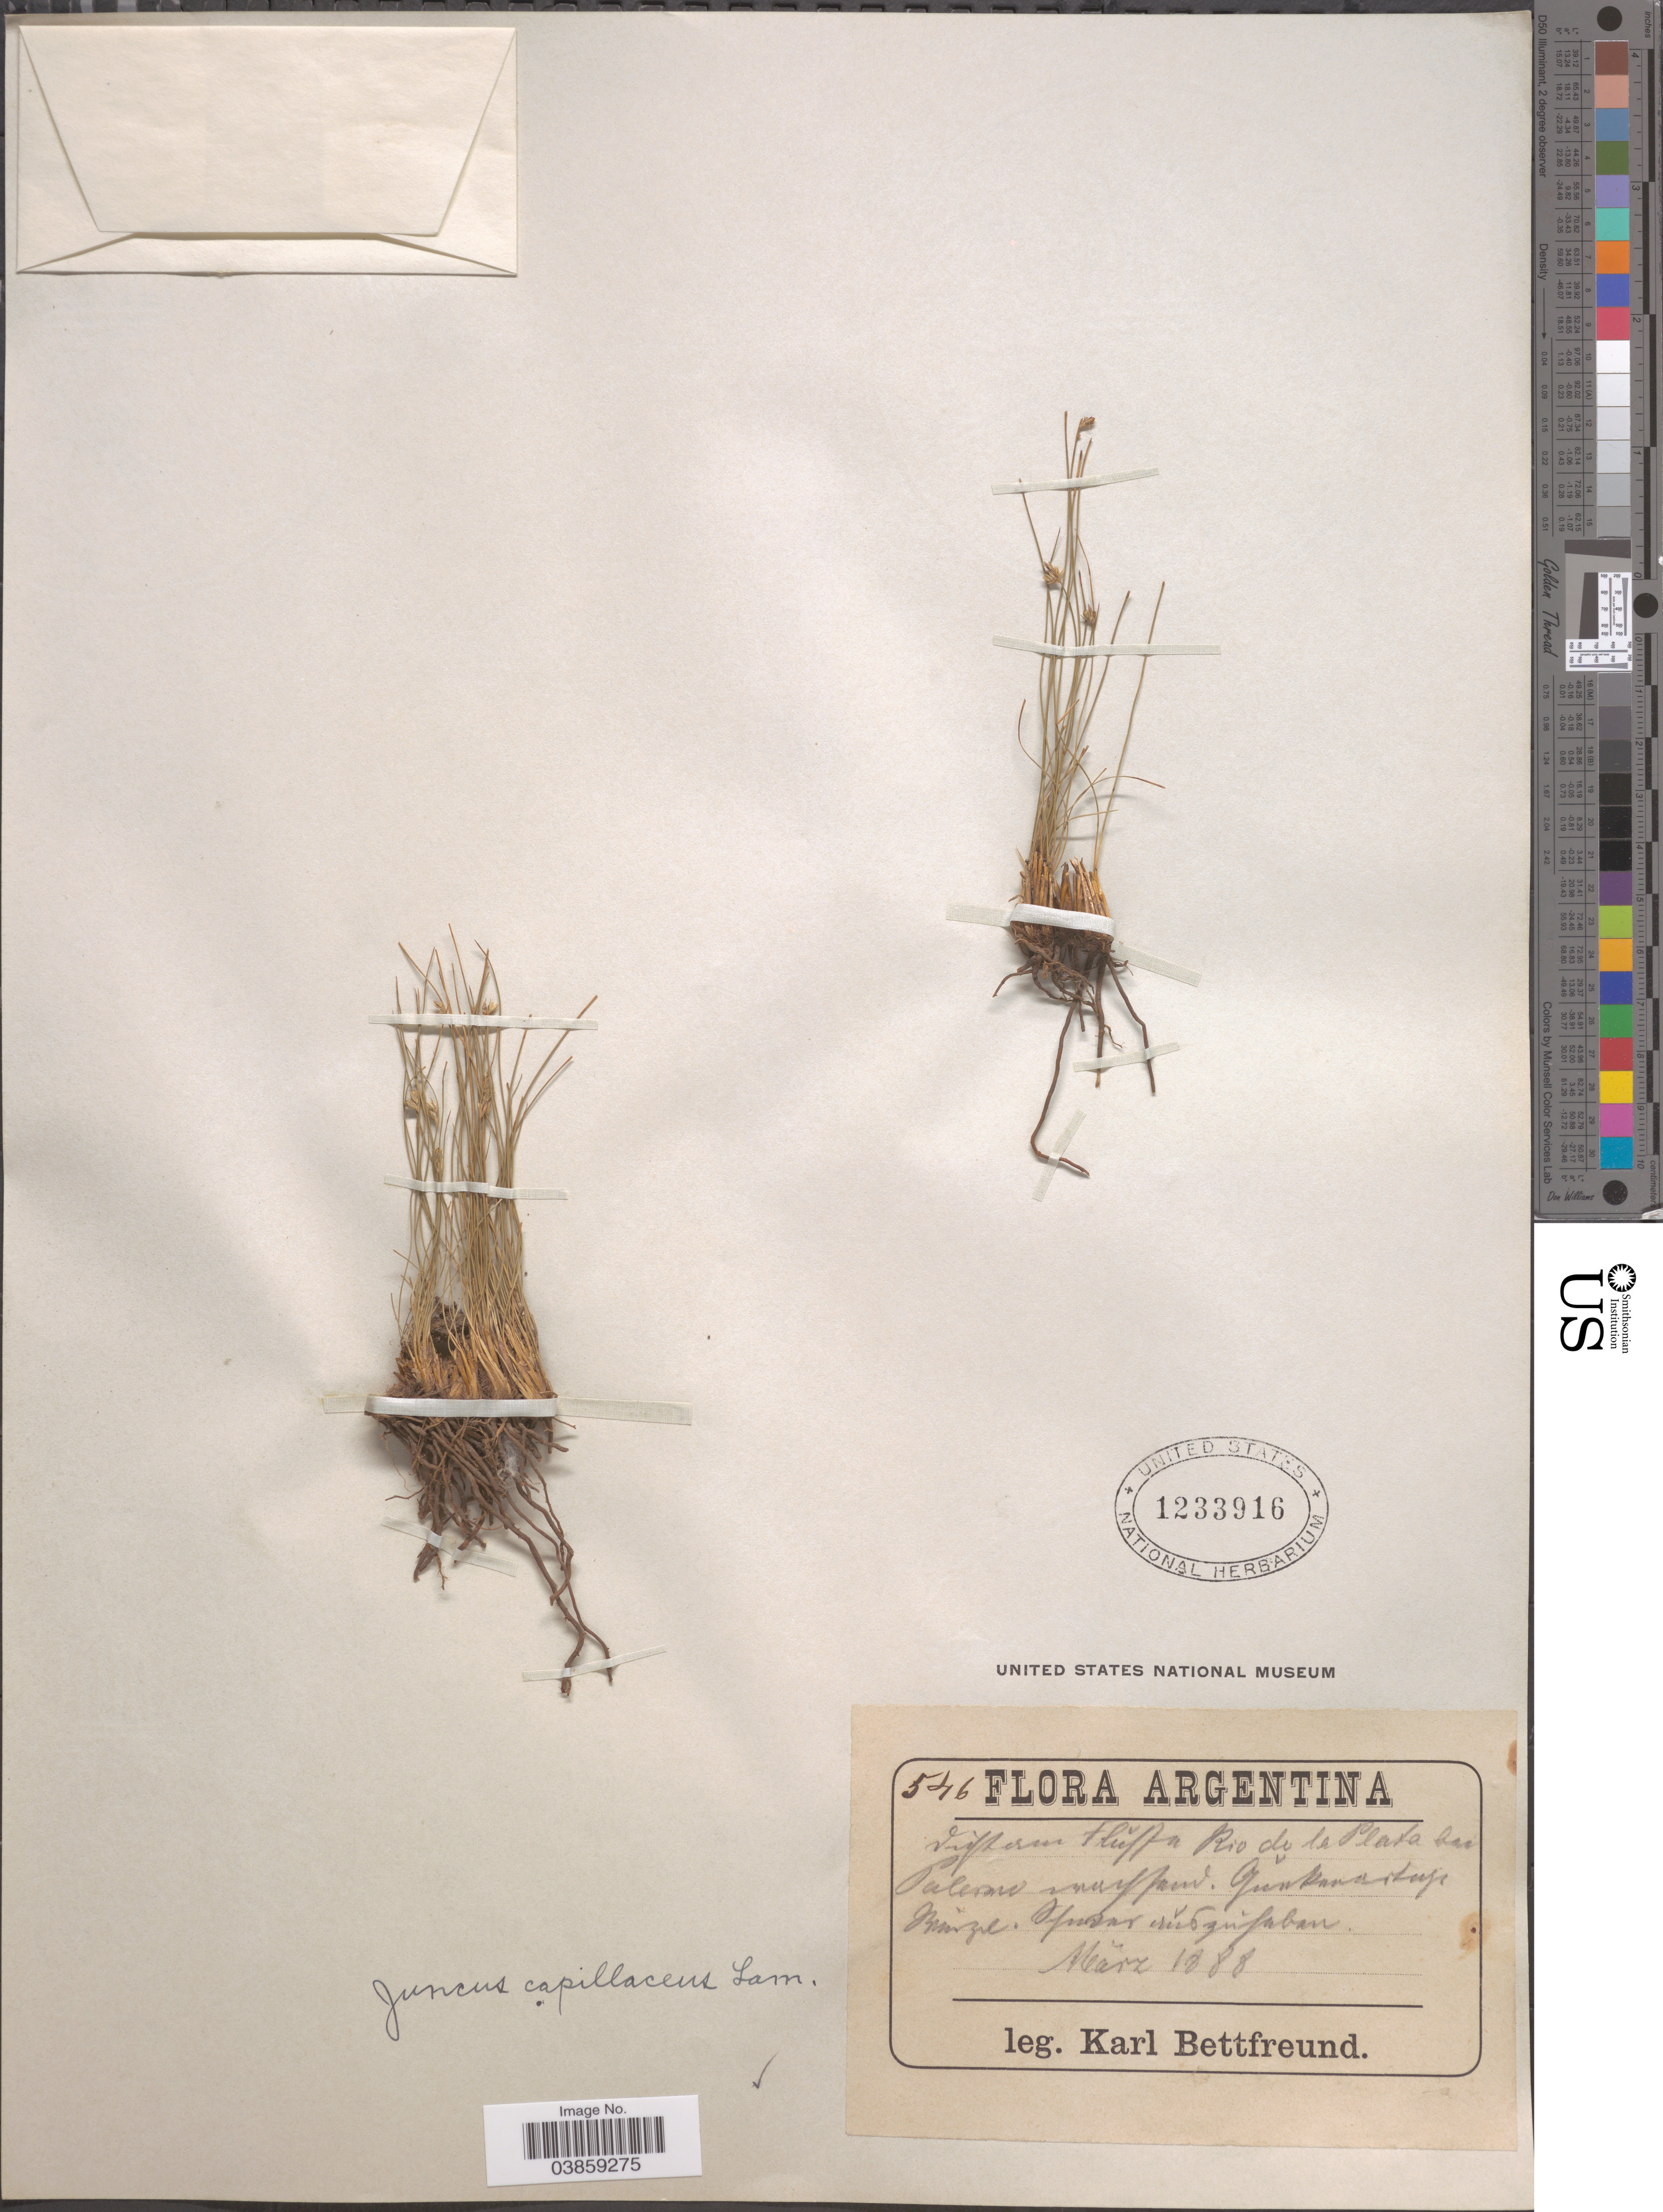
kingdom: Plantae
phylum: Tracheophyta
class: Liliopsida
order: Poales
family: Juncaceae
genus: Juncus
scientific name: Juncus capillaceus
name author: Lam.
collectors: K. Bettfreund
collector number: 546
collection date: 1888-03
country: Argentina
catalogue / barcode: US 1233916